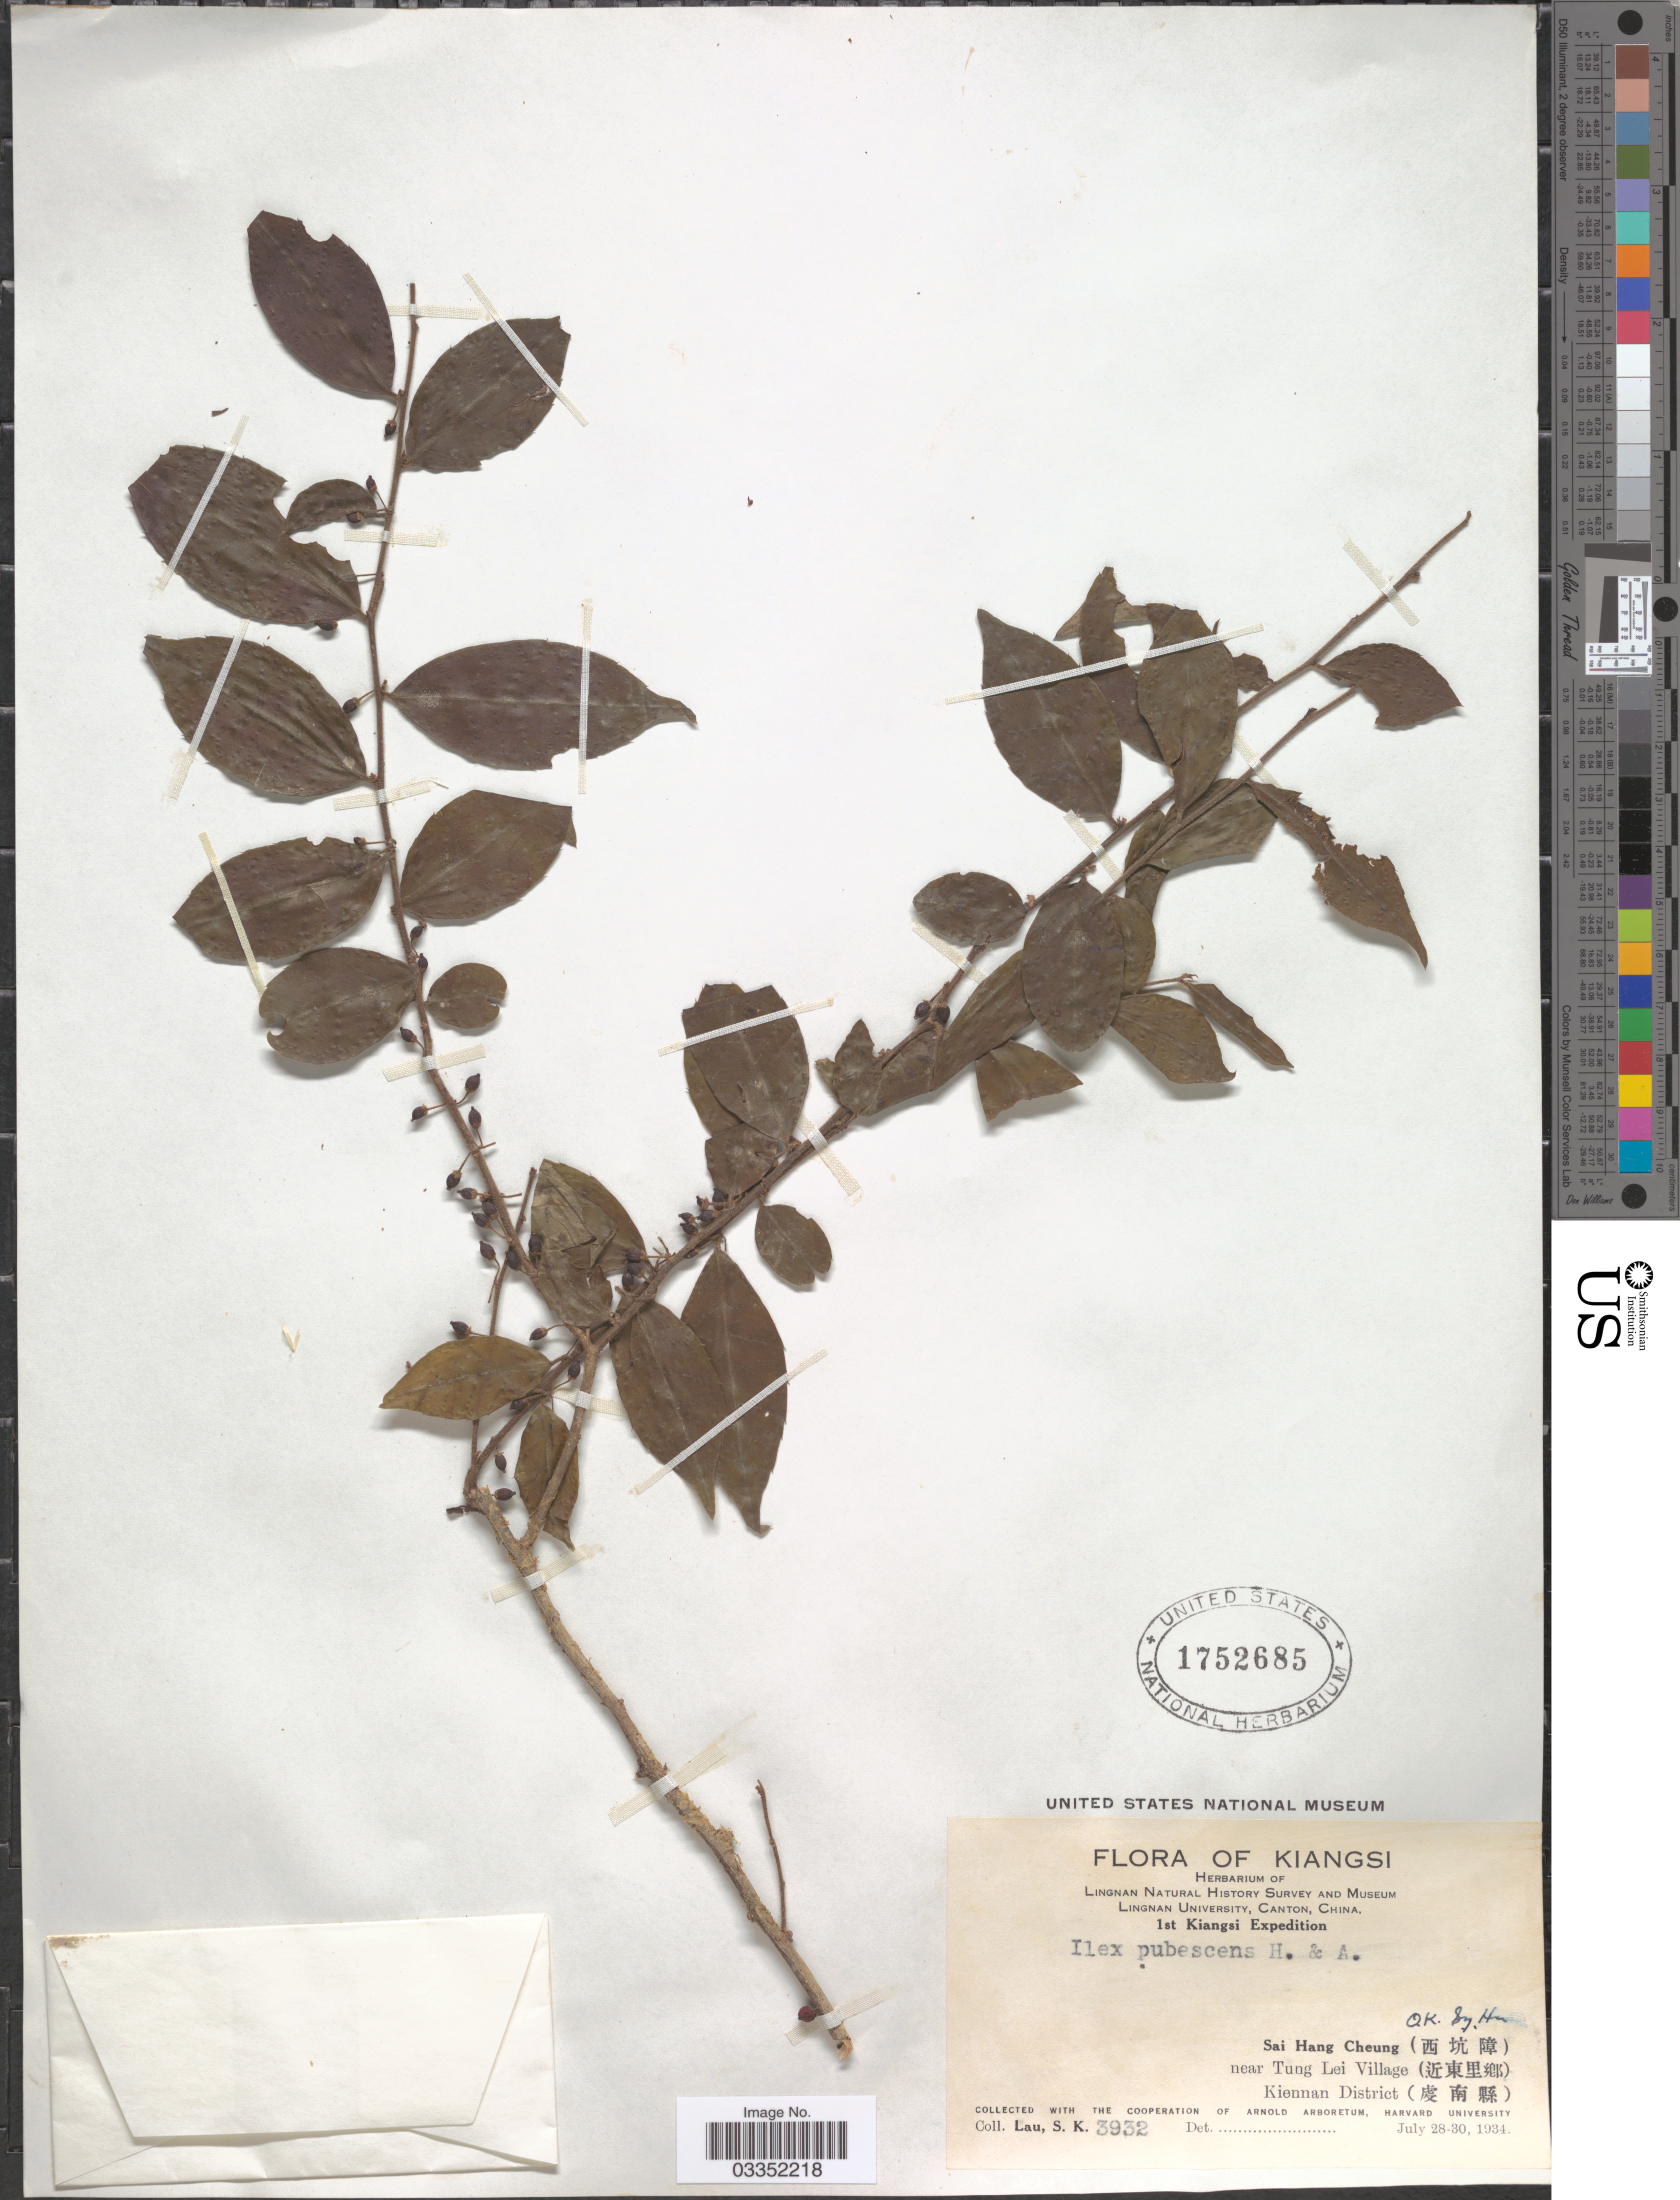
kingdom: Plantae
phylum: Tracheophyta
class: Magnoliopsida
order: Aquifoliales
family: Aquifoliaceae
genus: Ilex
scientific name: Ilex pubescens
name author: Hook. & Arn.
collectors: S. K. Lau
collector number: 3932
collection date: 1934-07-28/1934-07-30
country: China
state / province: Jiangxi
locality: Kiangsi, Sai Hang Cheung (X) near Tung Lei Village (X), Kiennan District (X).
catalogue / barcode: US 1752685